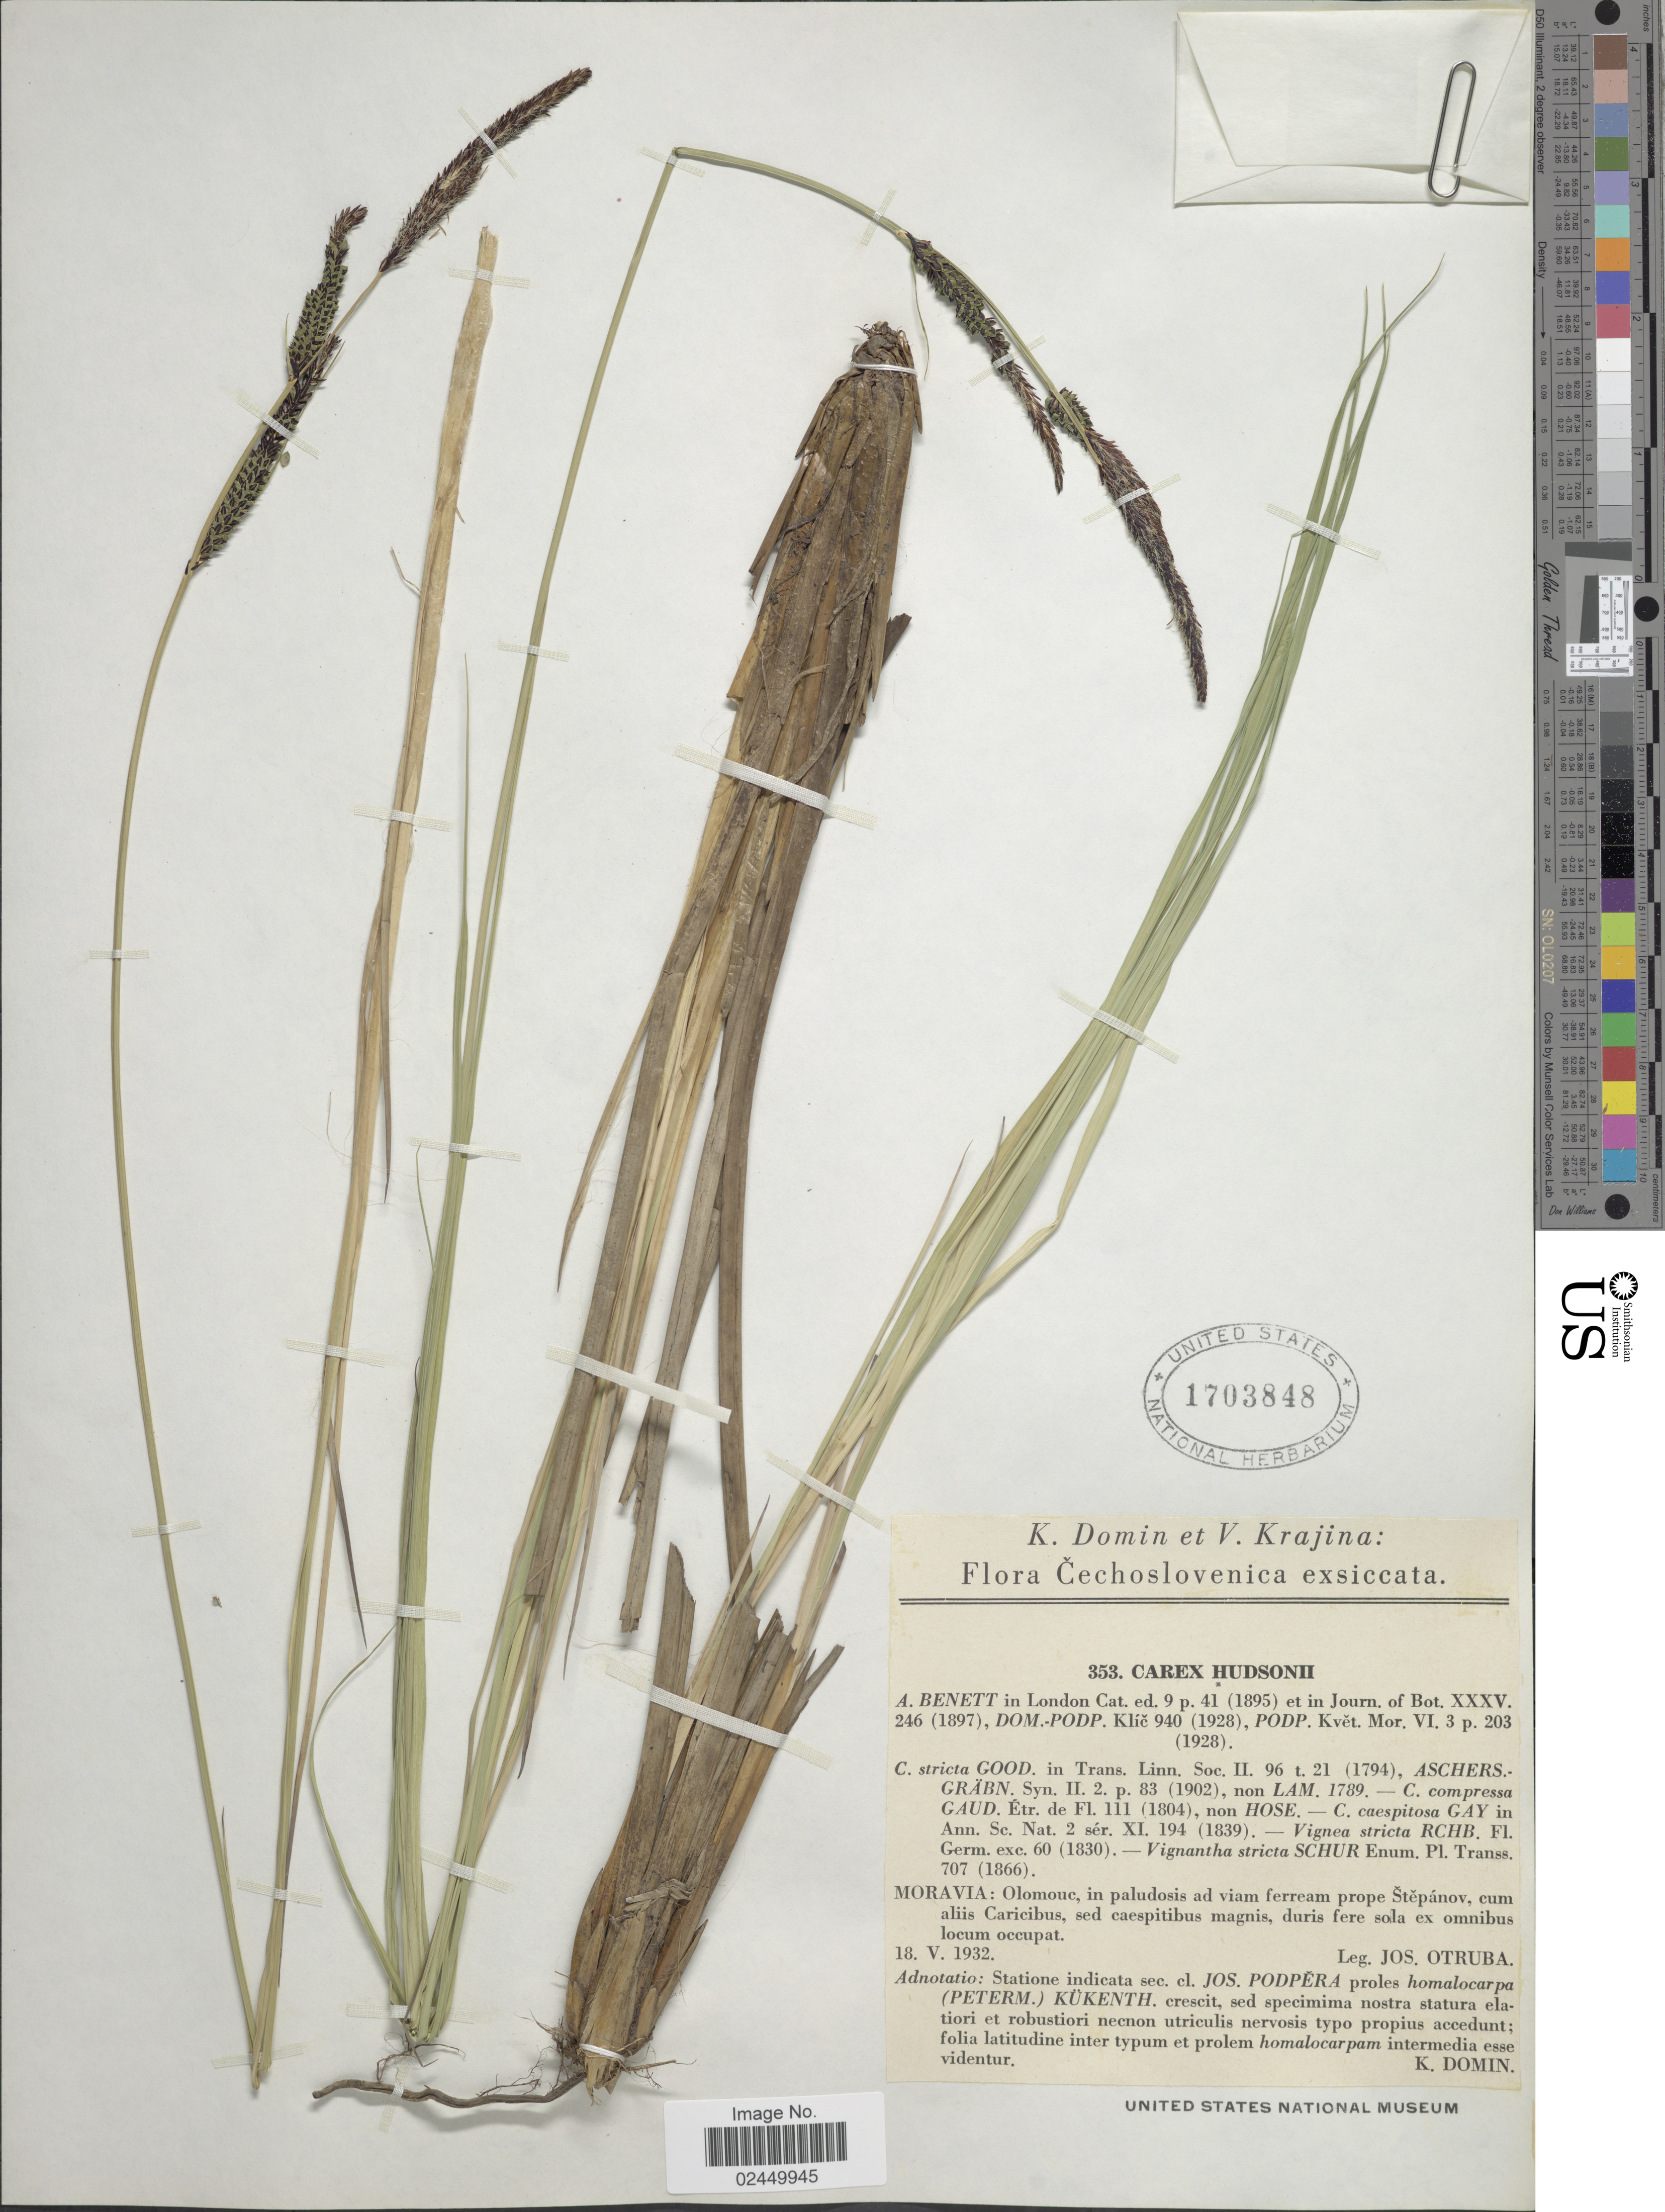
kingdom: Plantae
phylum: Tracheophyta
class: Liliopsida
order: Poales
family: Cyperaceae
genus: Carex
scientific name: Carex elata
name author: All.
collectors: J. Otruba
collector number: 353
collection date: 1932-05-18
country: Czechia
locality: Cechoslovenica. Moravia: Olomouc, in paludosis ad viam ferream prope Stepanov, cum aliis Caricibus, sed caespitibus magnis, duris fere sola ex onmibus locum occupat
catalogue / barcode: US 1703848